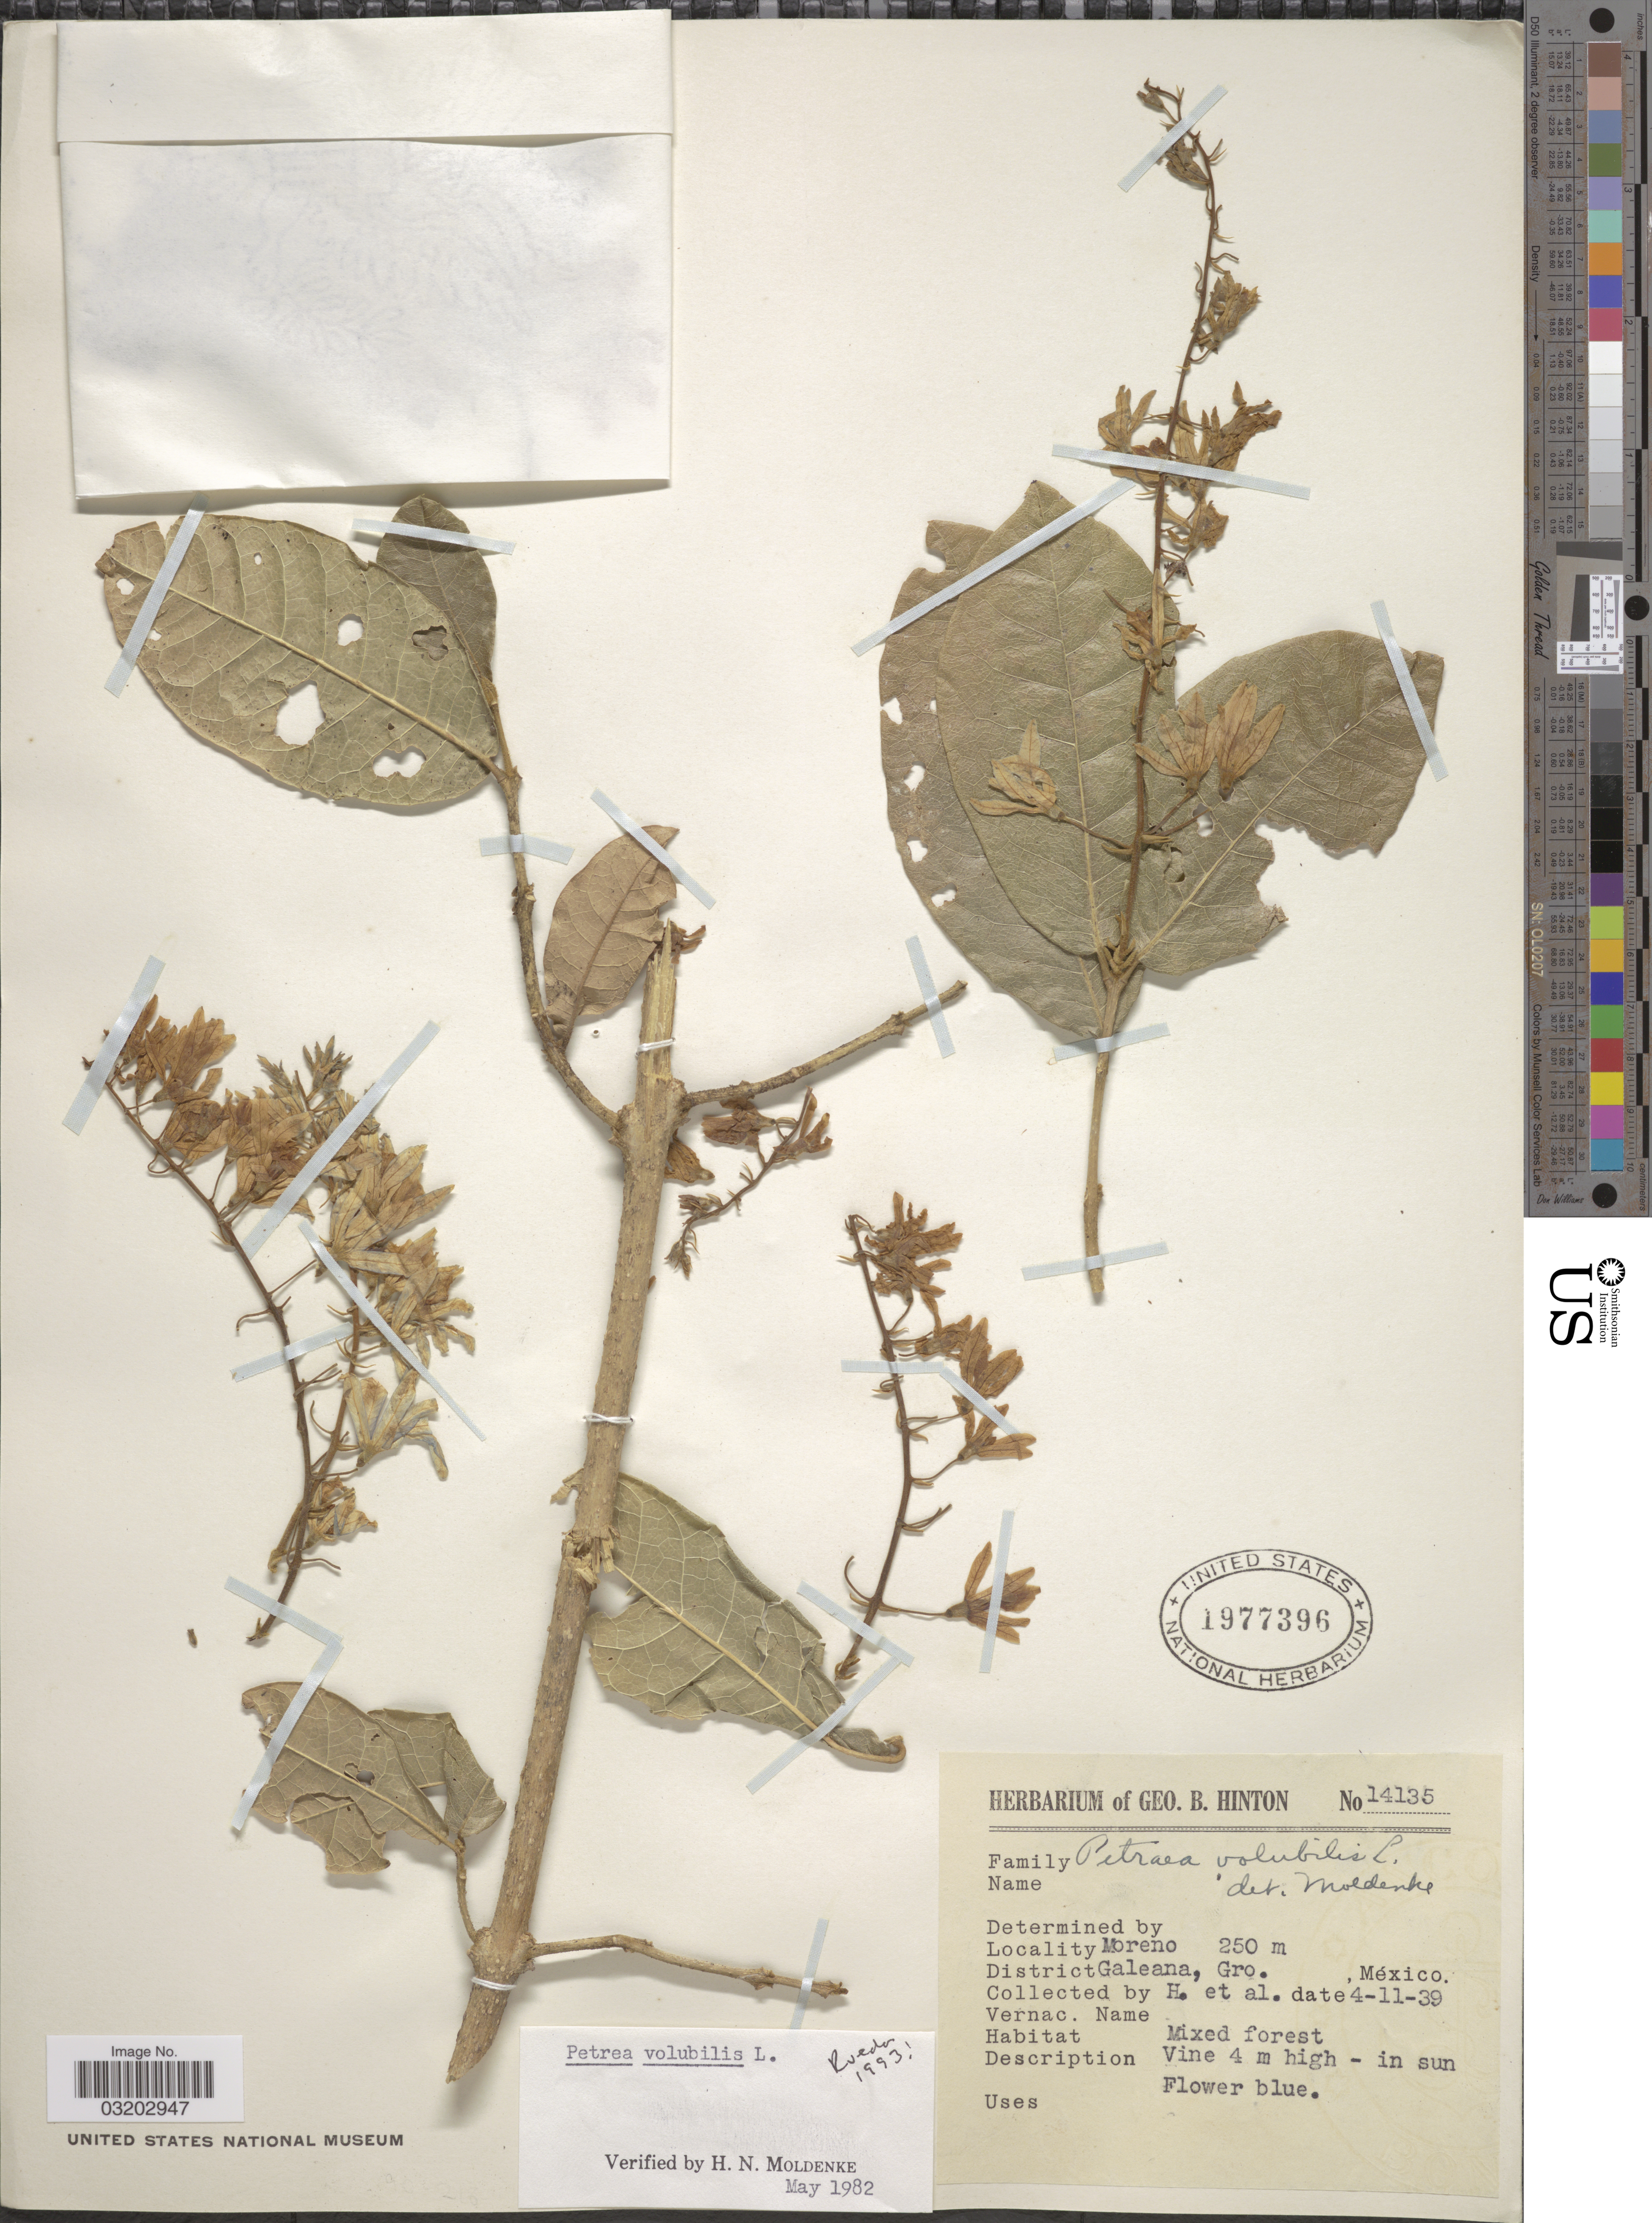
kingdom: Plantae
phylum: Tracheophyta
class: Magnoliopsida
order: Lamiales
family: Verbenaceae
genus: Petrea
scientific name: Petrea volubilis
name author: L.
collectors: G. B. Hinton & et al.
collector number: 14135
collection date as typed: Transcribed d/m/y: 4/11/39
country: Mexico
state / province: Guerrero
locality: Moreno, District Galeana.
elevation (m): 250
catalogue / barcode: US 1977396